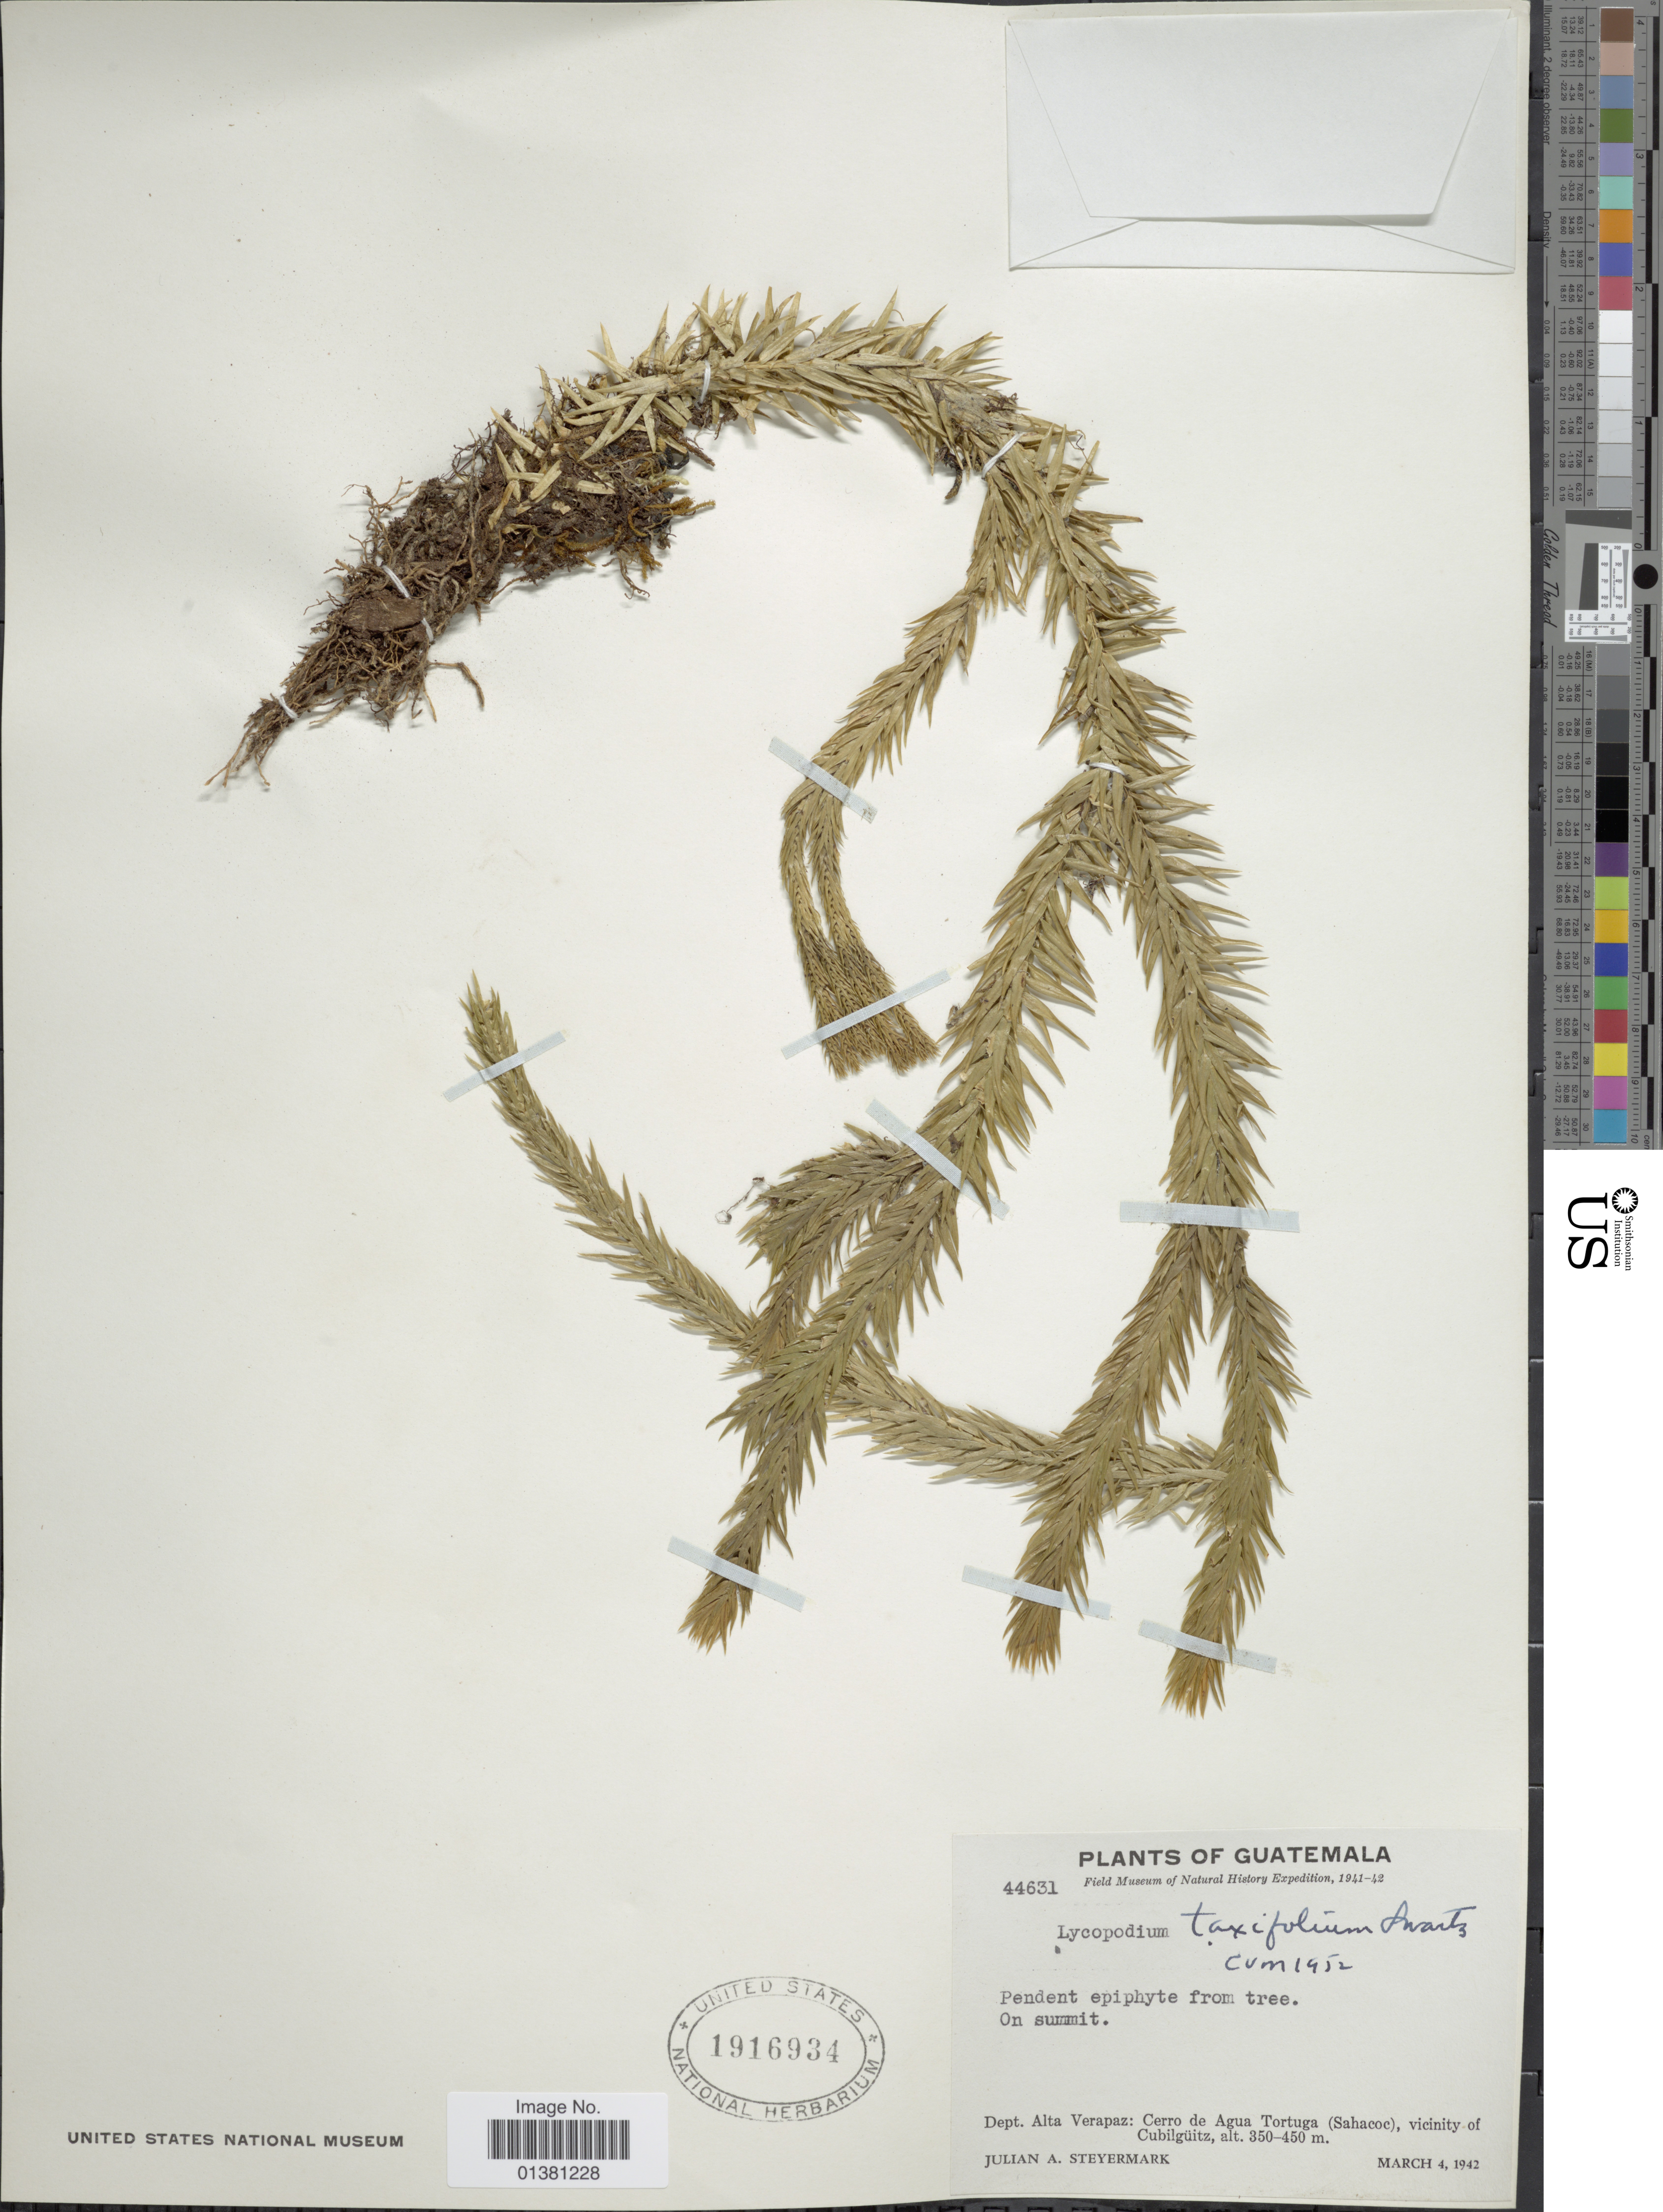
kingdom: Plantae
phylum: Tracheophyta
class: Lycopodiopsida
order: Lycopodiales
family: Lycopodiaceae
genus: Phlegmariurus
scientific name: Phlegmariurus taxifolius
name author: (Sw.) Á. Löve & D. Löve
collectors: J. Steyermark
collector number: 44631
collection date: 1942-03-04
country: Guatemala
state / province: Alta Verapaz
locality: Dept Alta Verapaz: cerro de Agua Tortuga (Sahacoc), vicinity of Cubilgüitz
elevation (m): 350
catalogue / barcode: US 1916934